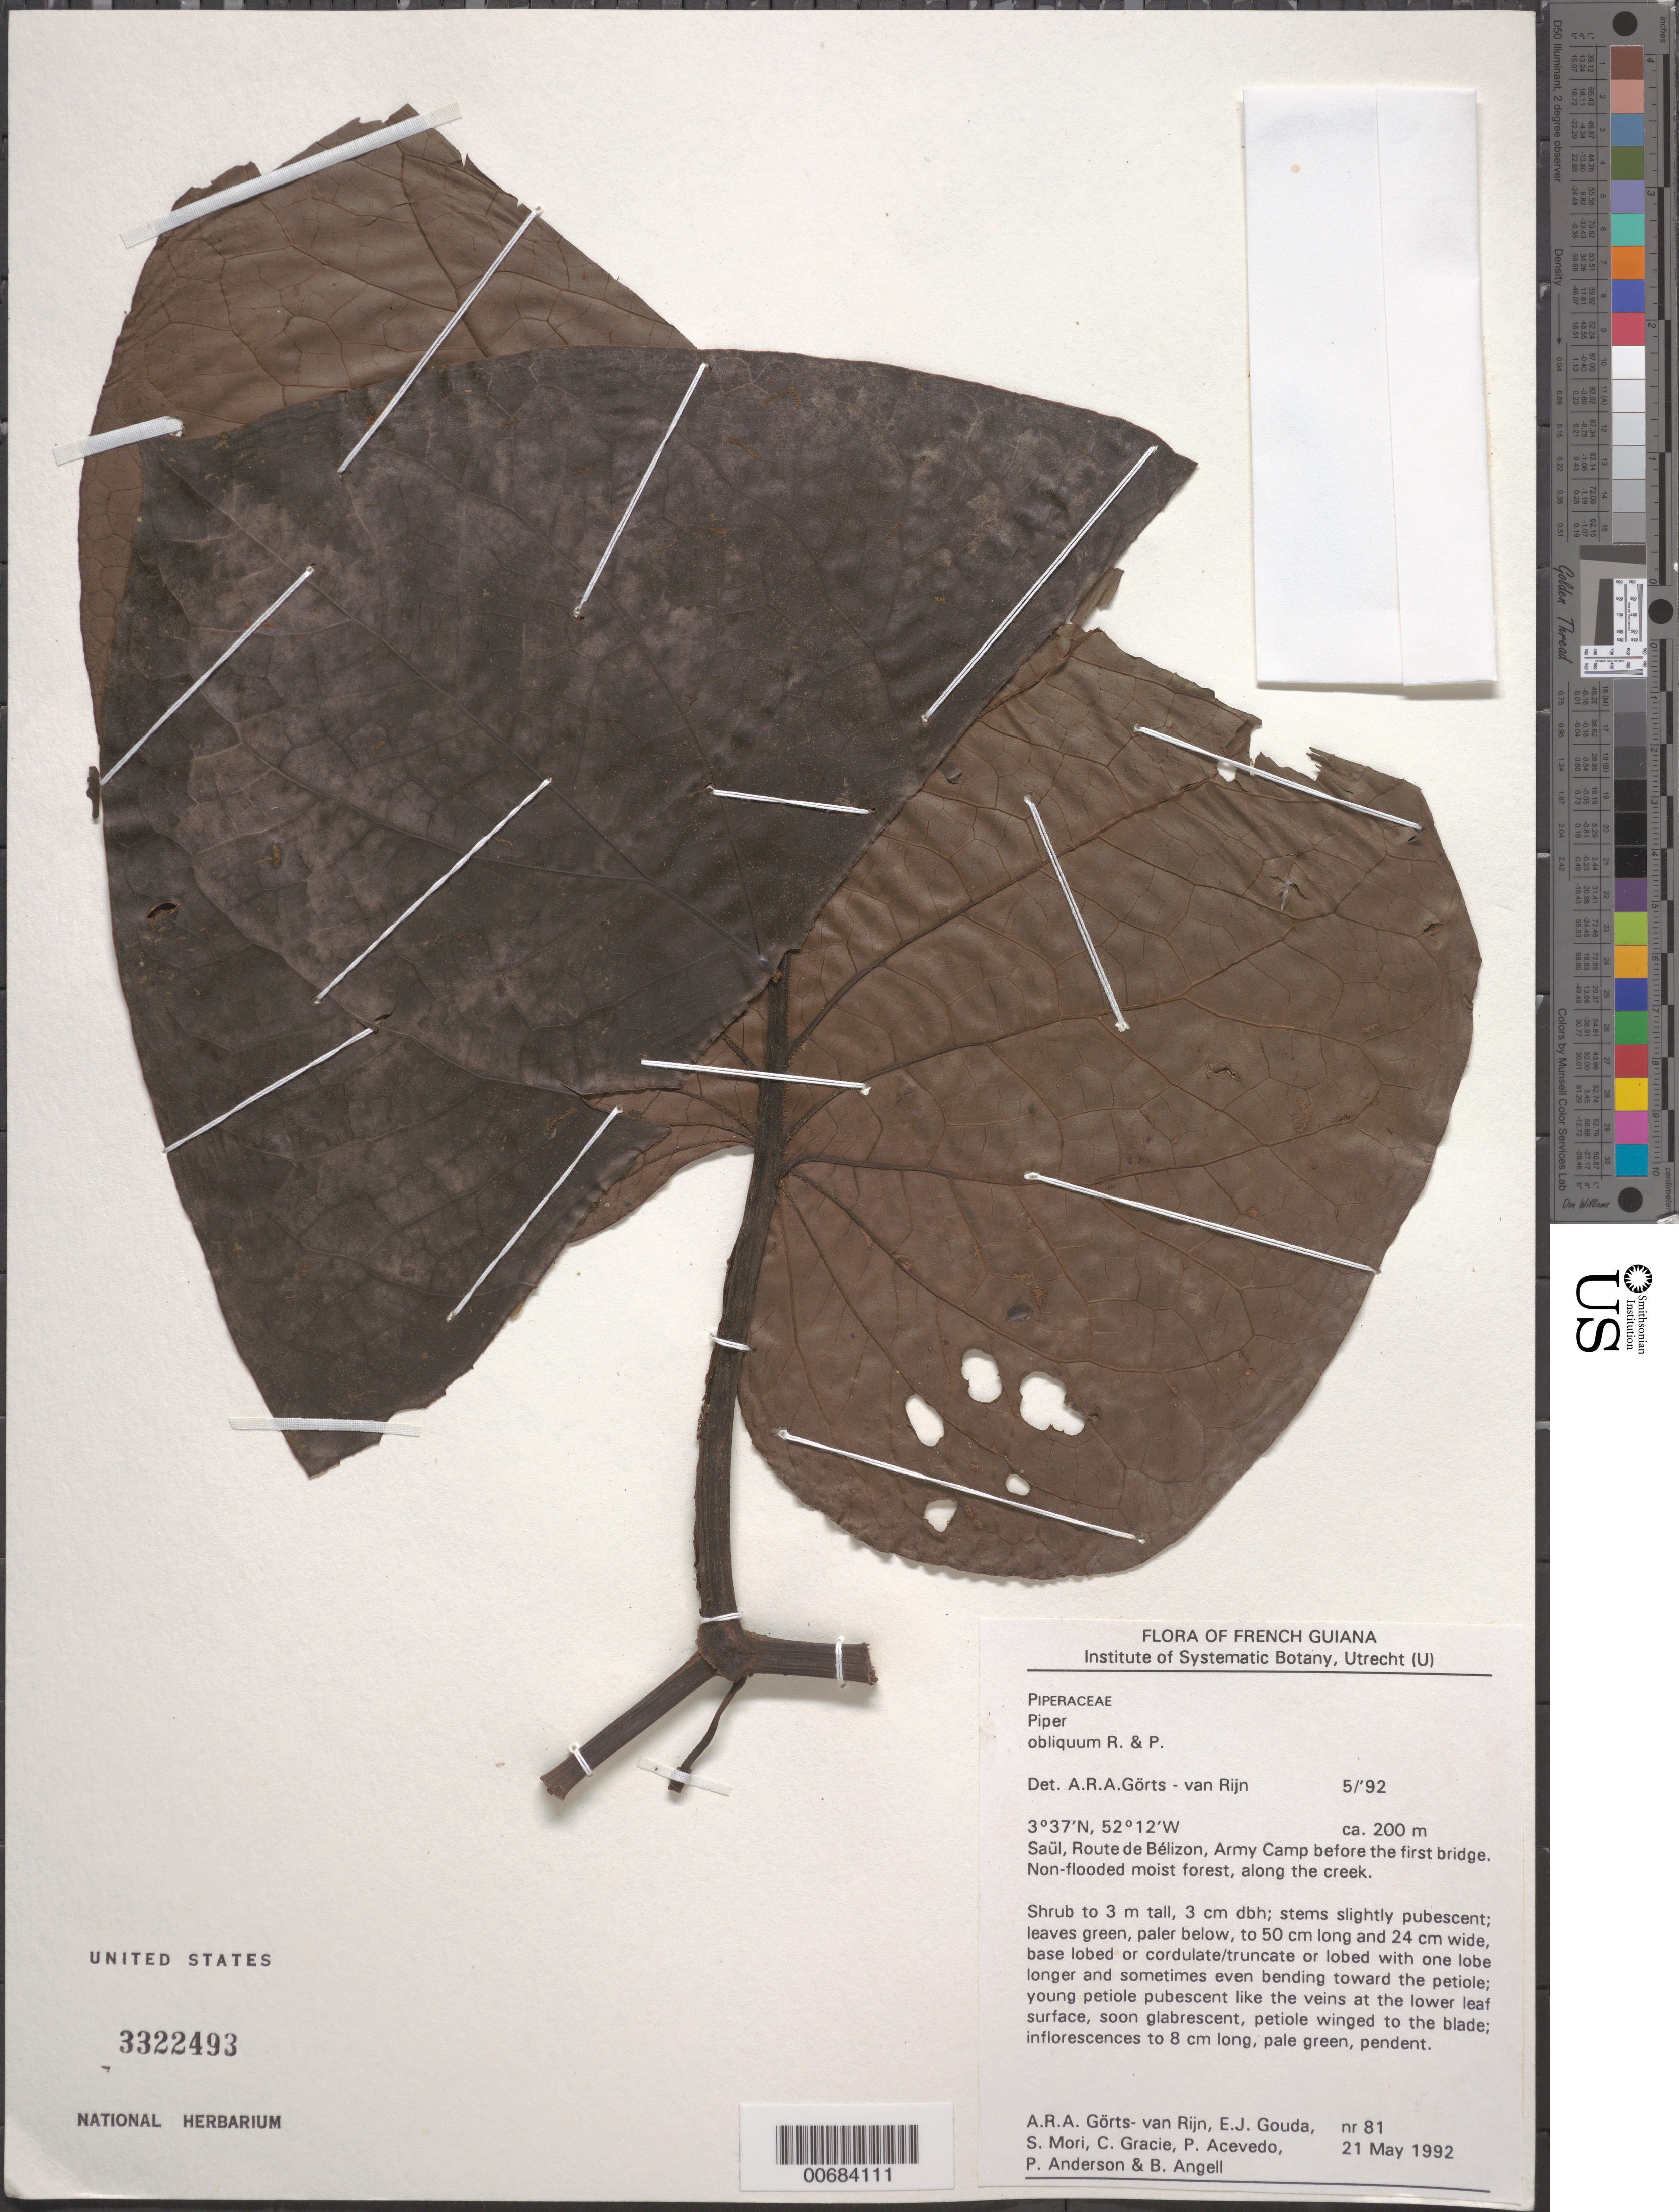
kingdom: Plantae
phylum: Tracheophyta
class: Magnoliopsida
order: Piperales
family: Piperaceae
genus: Piper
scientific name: Piper obliquum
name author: Ruiz & Pav.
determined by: Görts-van Rijn, A. R. A.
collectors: A. .R. A. Görts-van Rijn, E. J. Gouda, S. Mori, C. A. Gracie, P. Acevedo-Rodr., -- Anderson & Bobbi Angell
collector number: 81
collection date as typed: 21-May-92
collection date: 1992-05-21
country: French Guiana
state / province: Saint-Laurent-du-Maroni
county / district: Saül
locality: Route de Bélizon, Army camp before the first bridge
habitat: Nonflooded moist forest, along creek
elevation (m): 200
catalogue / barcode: US 3322493